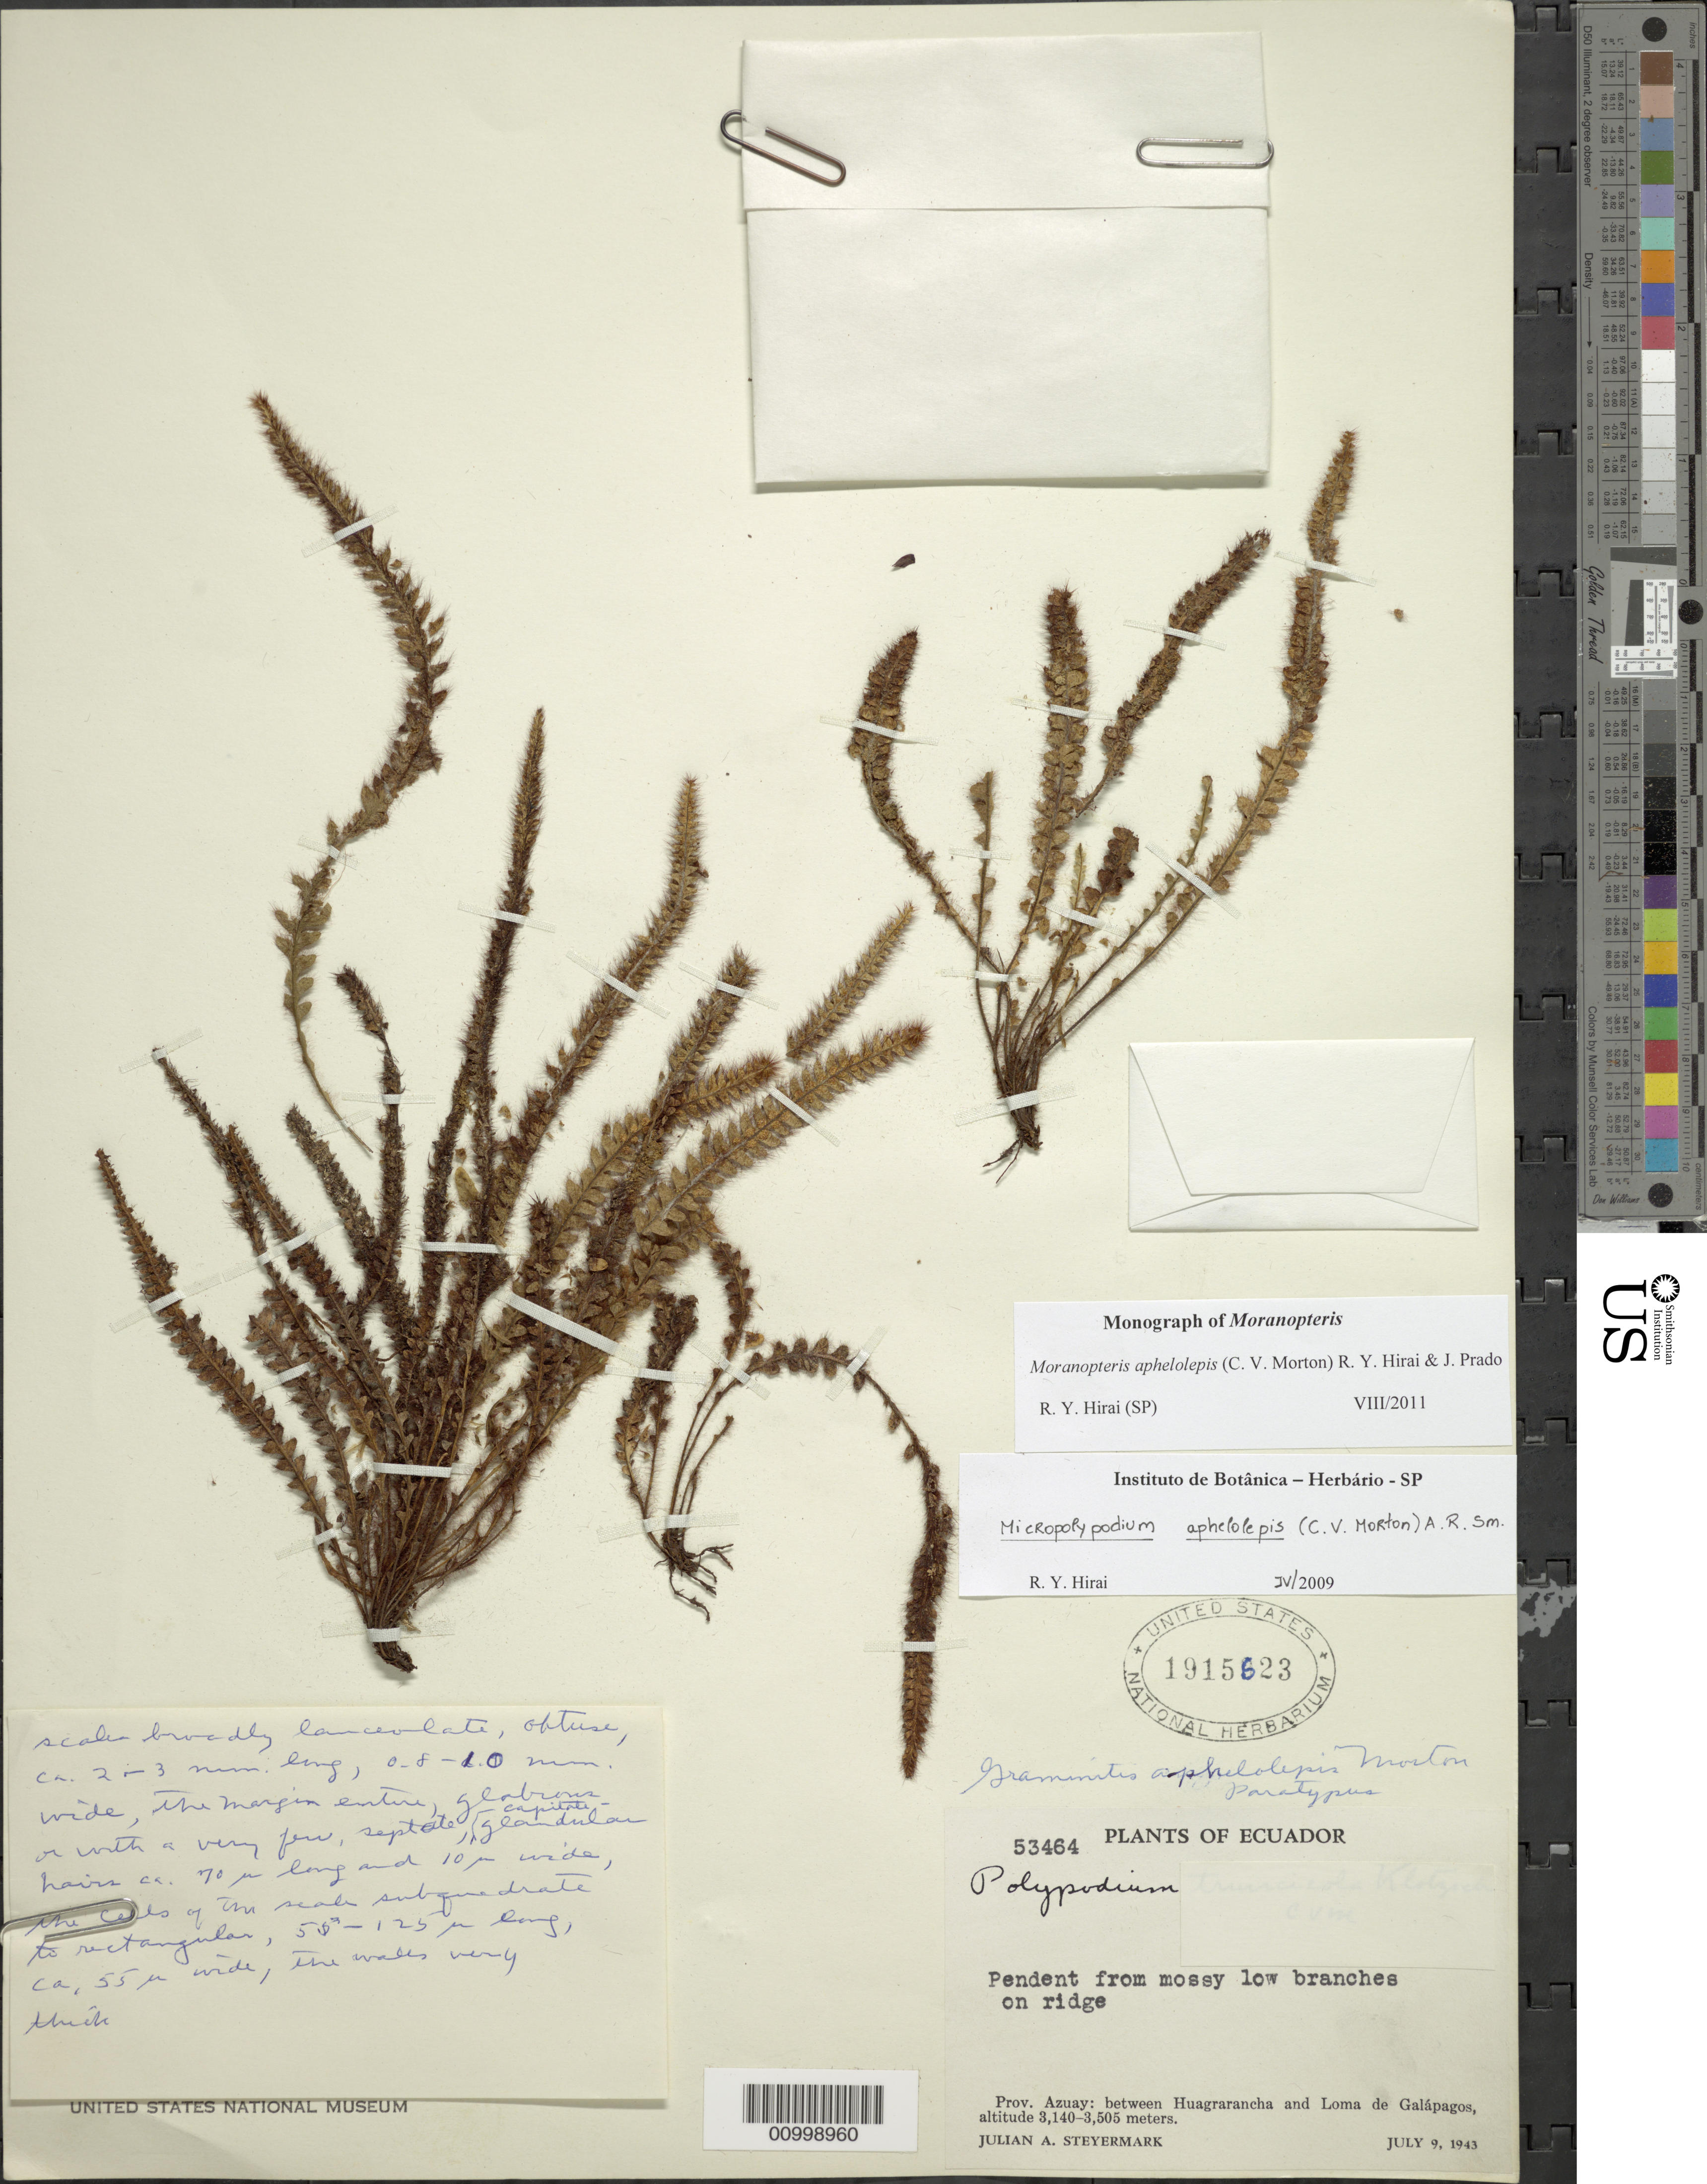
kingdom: Plantae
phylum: Tracheophyta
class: Polypodiopsida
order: Polypodiales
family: Polypodiaceae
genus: Moranopteris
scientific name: Moranopteris aphelolepis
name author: (C.V. Morton) R. Y. Hirai & J. Prado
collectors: J. Steyermark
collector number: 53464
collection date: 1943-07-09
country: Ecuador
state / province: Azuay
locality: Between Huagraracha and Loma de Galapagos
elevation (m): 3140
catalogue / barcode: US 1915623